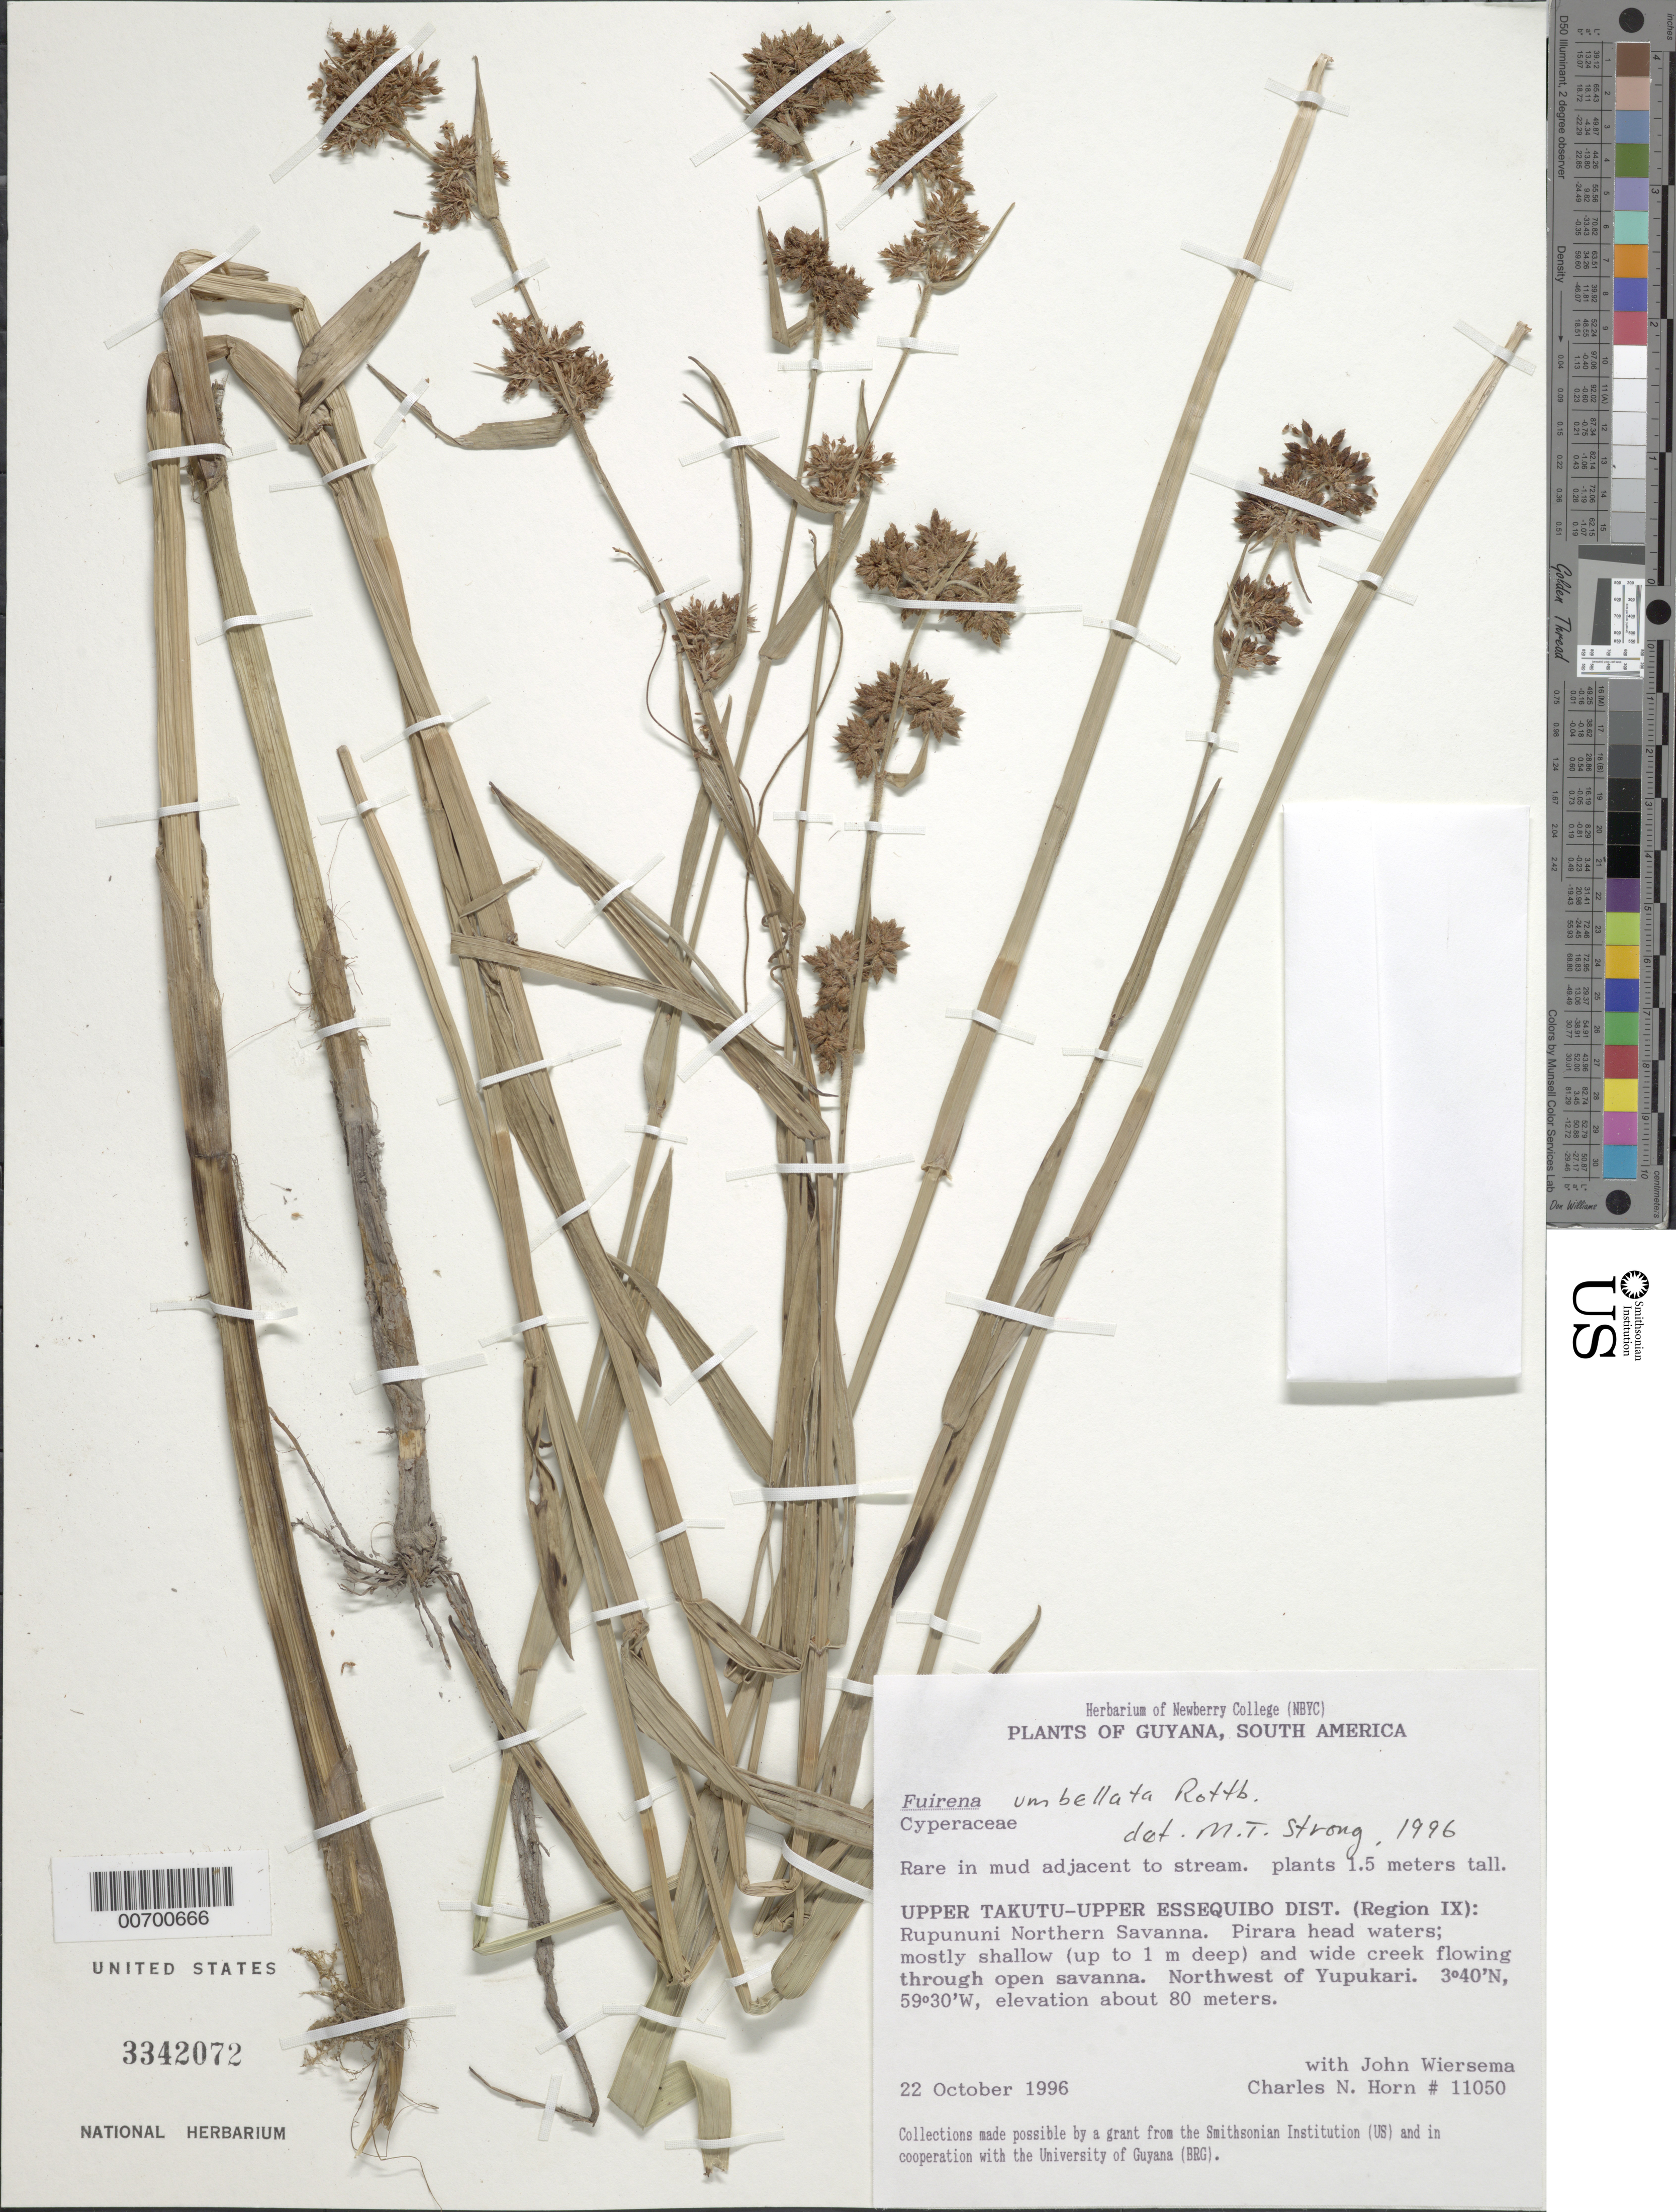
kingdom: Plantae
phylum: Tracheophyta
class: Liliopsida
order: Poales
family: Cyperaceae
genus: Fuirena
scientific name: Fuirena umbellata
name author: Rottb.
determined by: Strong, M. T., (US), Smithsonian Institution - National Museum of Natural History (UNITED STATES)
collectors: C. N. Horn & J. H. Wiersema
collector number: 11050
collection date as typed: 22-Oct-96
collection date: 1996-10-22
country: Guyana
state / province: U. Takutu-U. Essequibo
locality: Rupununi Northern Savanna, Pirara headwaters; NW of Yupukari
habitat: In mud adjacent to stream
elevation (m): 80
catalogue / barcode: US 3342072